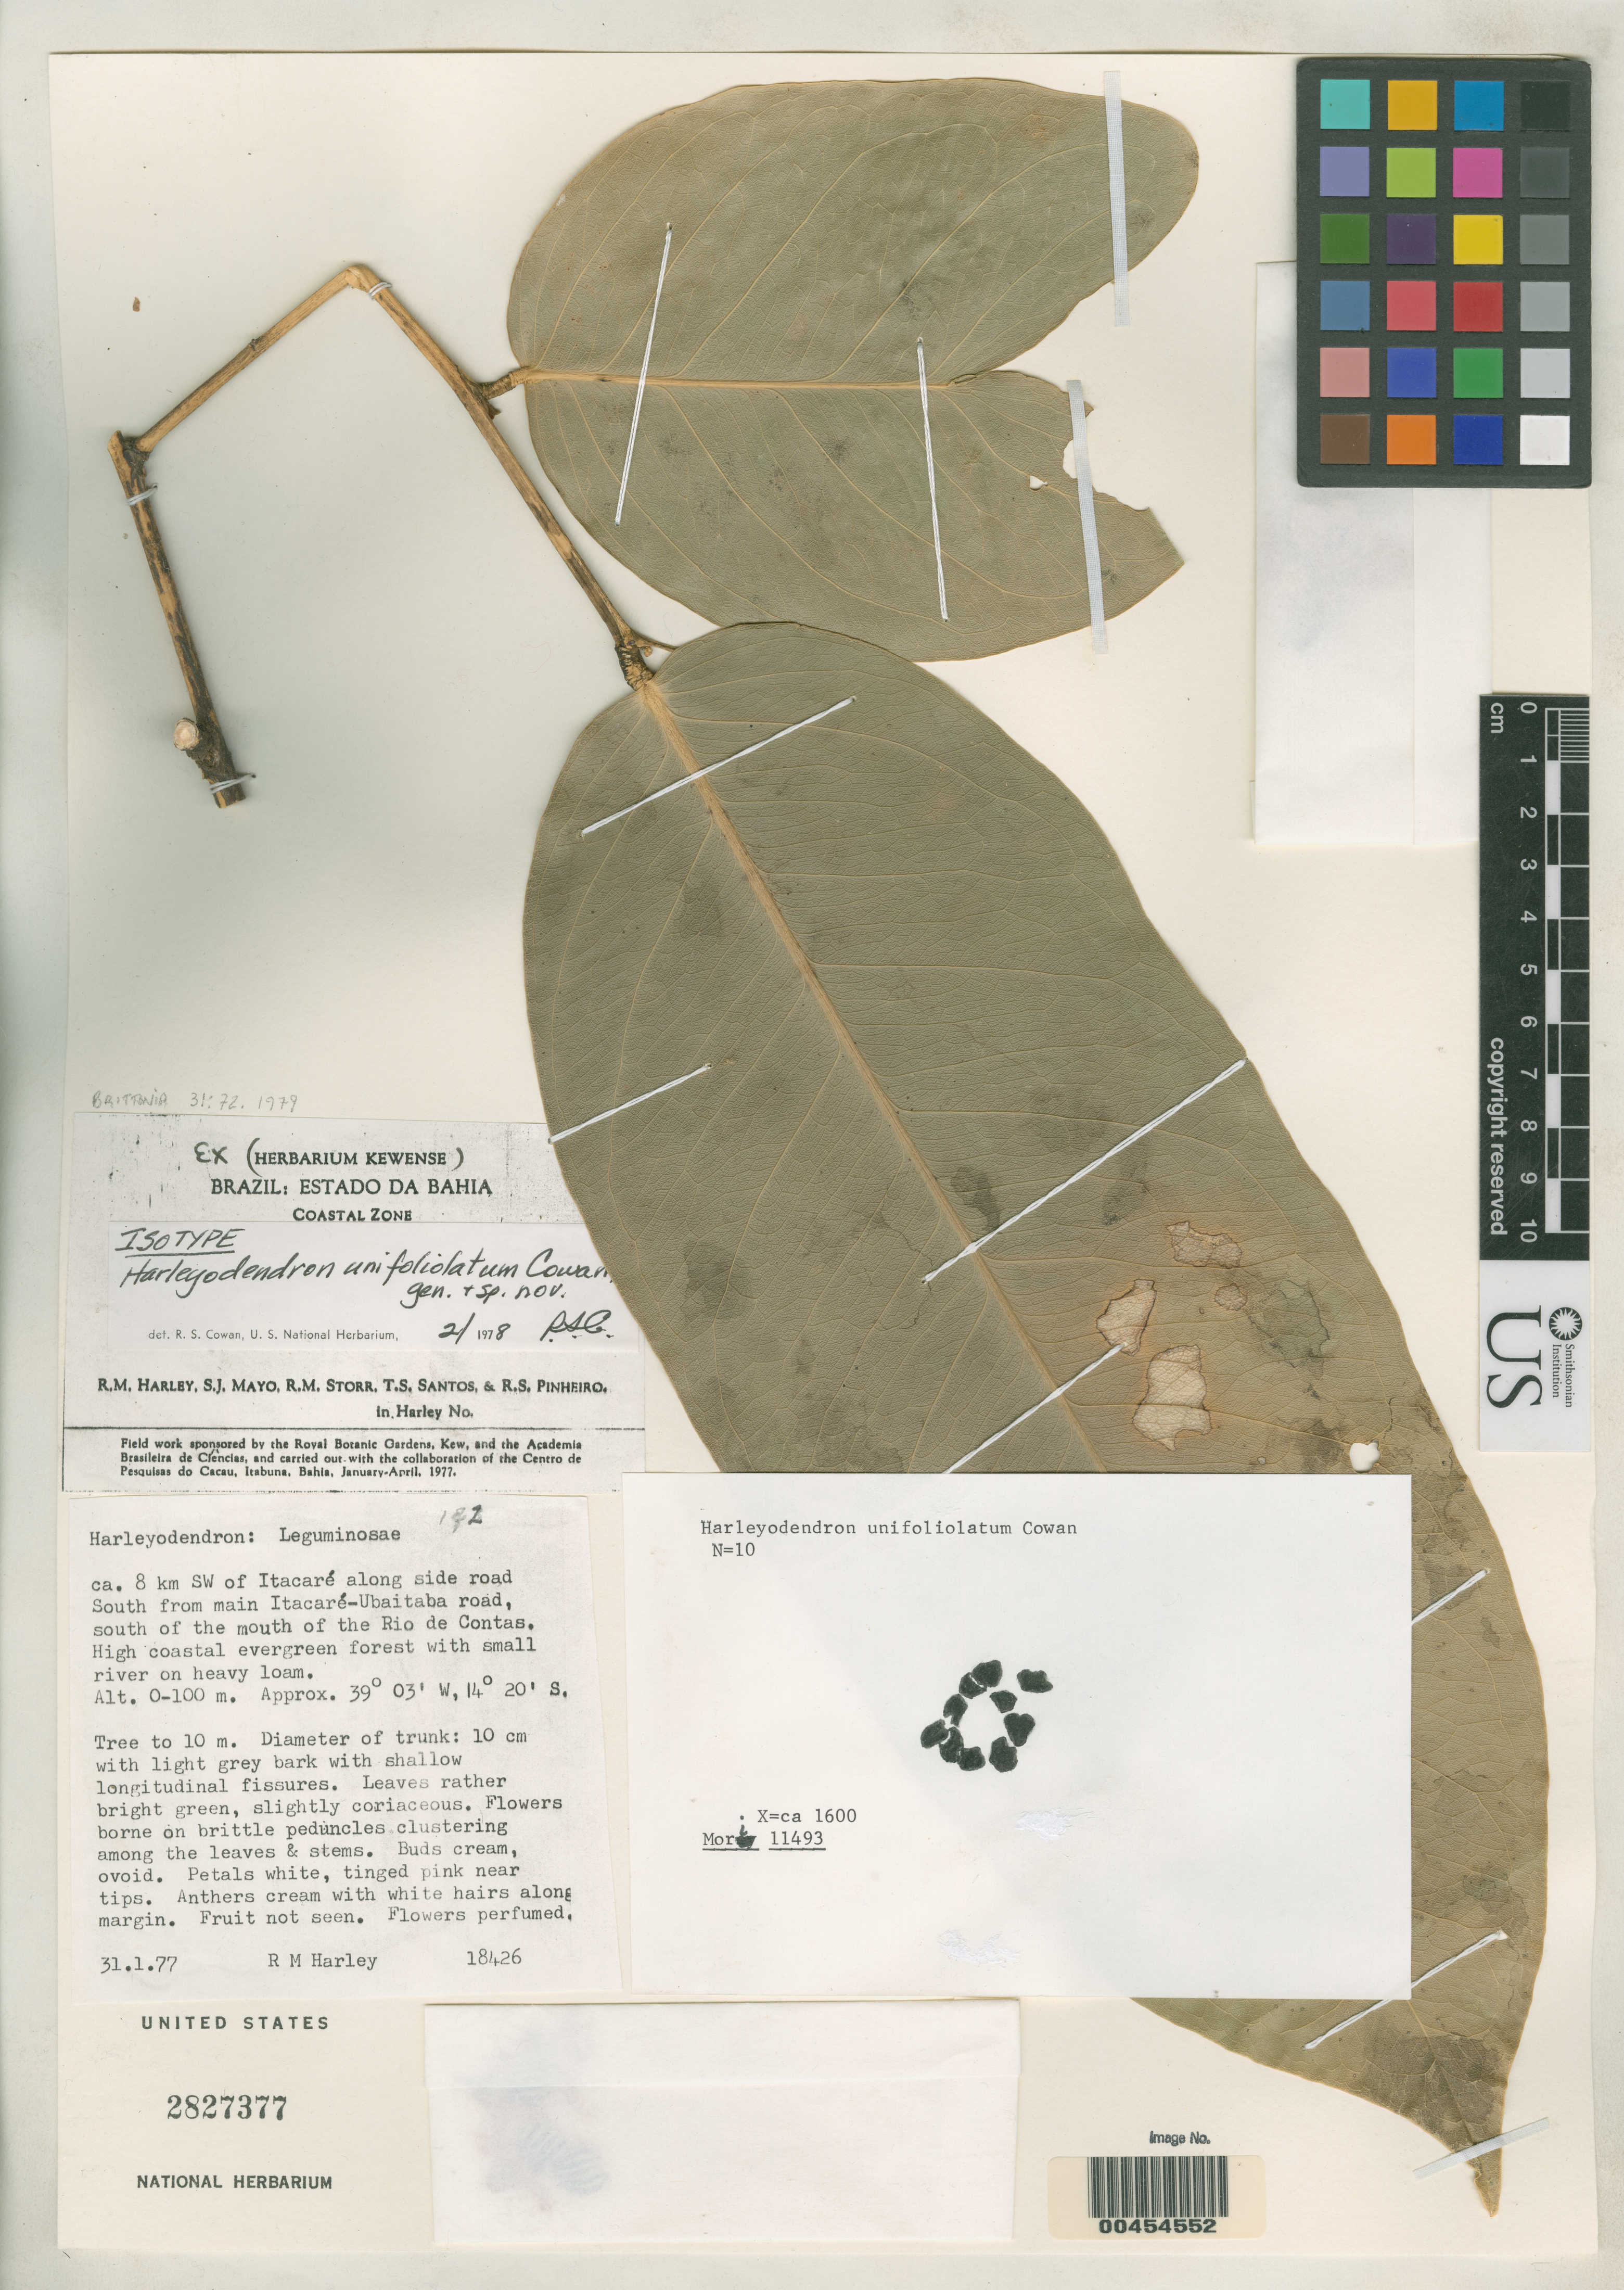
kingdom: Plantae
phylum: Tracheophyta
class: Magnoliopsida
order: Fabales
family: Fabaceae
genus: Harleyodendron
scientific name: Harleyodendron unifoliolatum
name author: R.S. Cowan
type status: Isotype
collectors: R. M. Harley, S. J. Mayo, R. M. Storr, T. S. Santos & R. S. Pinheiro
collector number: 18426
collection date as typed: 31 Jan 1977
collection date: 1977-01-31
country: Brazil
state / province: Bahia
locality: Ca. 8 km SW of Itacare along side road S from main Itacare-ubaitaba Road, S of mouth of Rio de Contas.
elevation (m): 0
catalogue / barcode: US 2827377